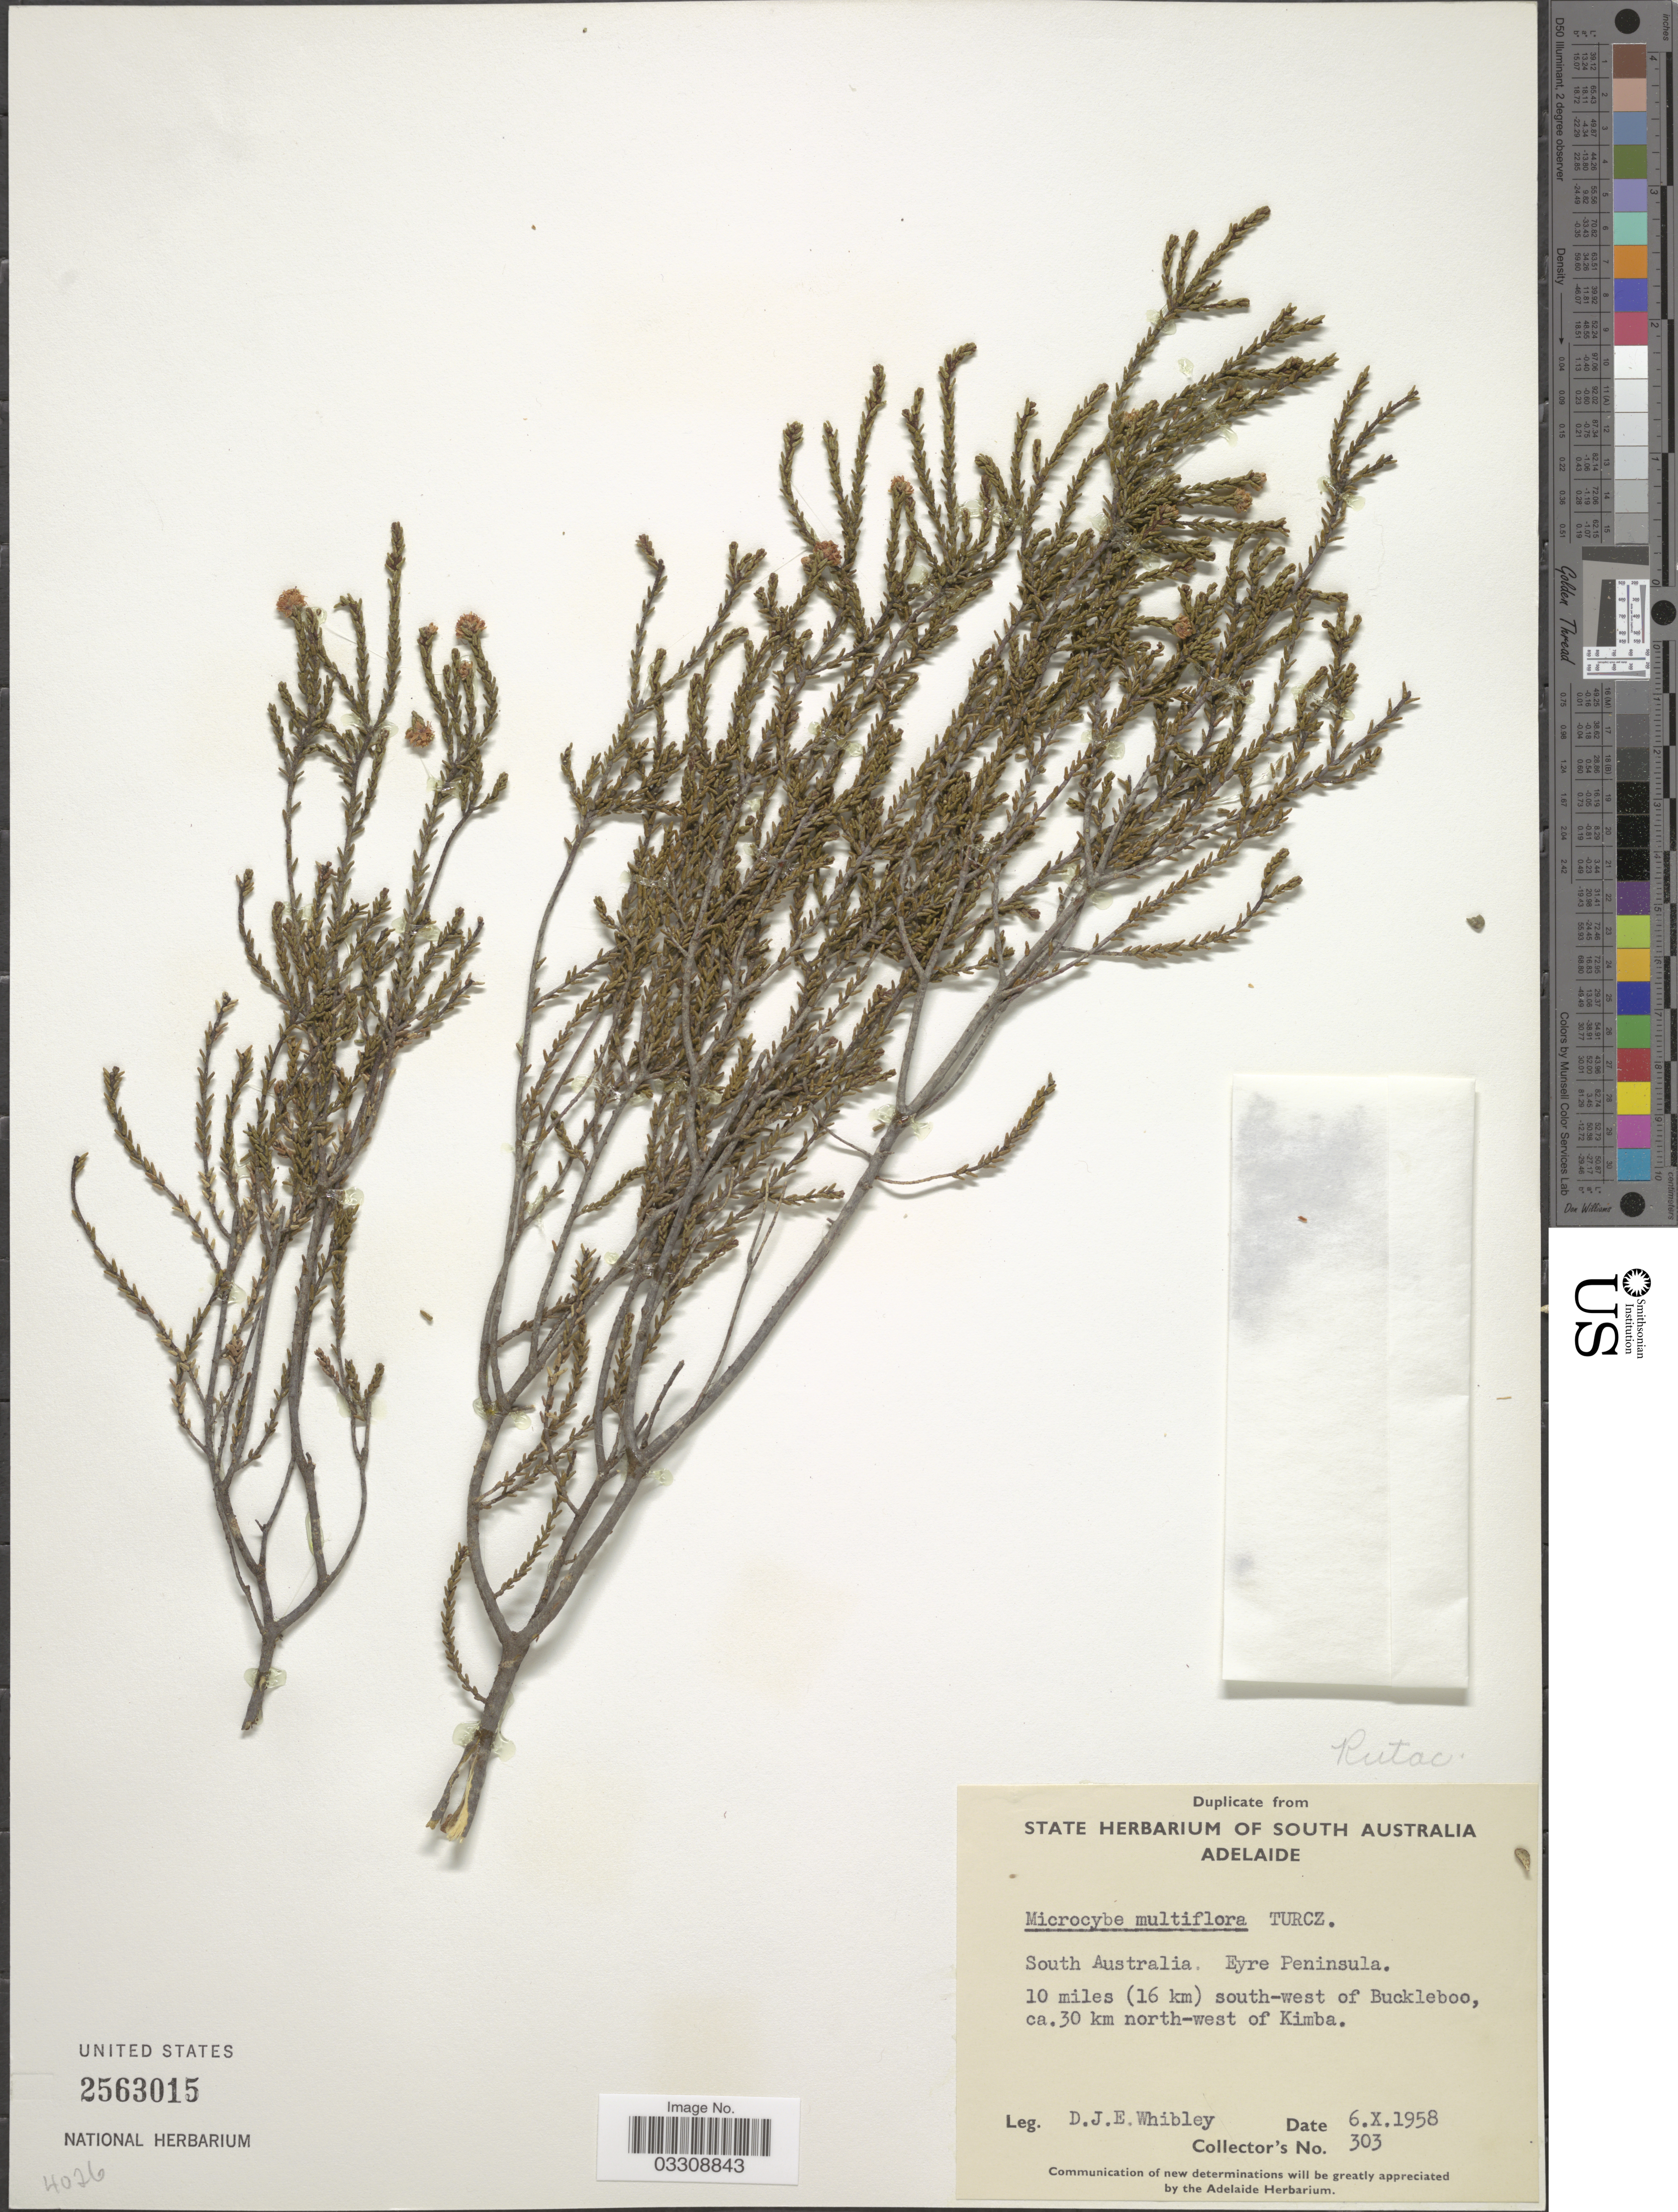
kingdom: Plantae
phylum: Tracheophyta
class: Magnoliopsida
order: Sapindales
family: Rutaceae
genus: Microcybe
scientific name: Microcybe multiflora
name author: Turcz.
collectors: D. Whibley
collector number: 303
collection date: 1958-10-06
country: Australia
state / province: South Australia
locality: Eyre Peninsula. 10 miles (16 km) south-west of Buckleboo, ca. 30 km north-west of Kimba.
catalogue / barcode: US 2563015